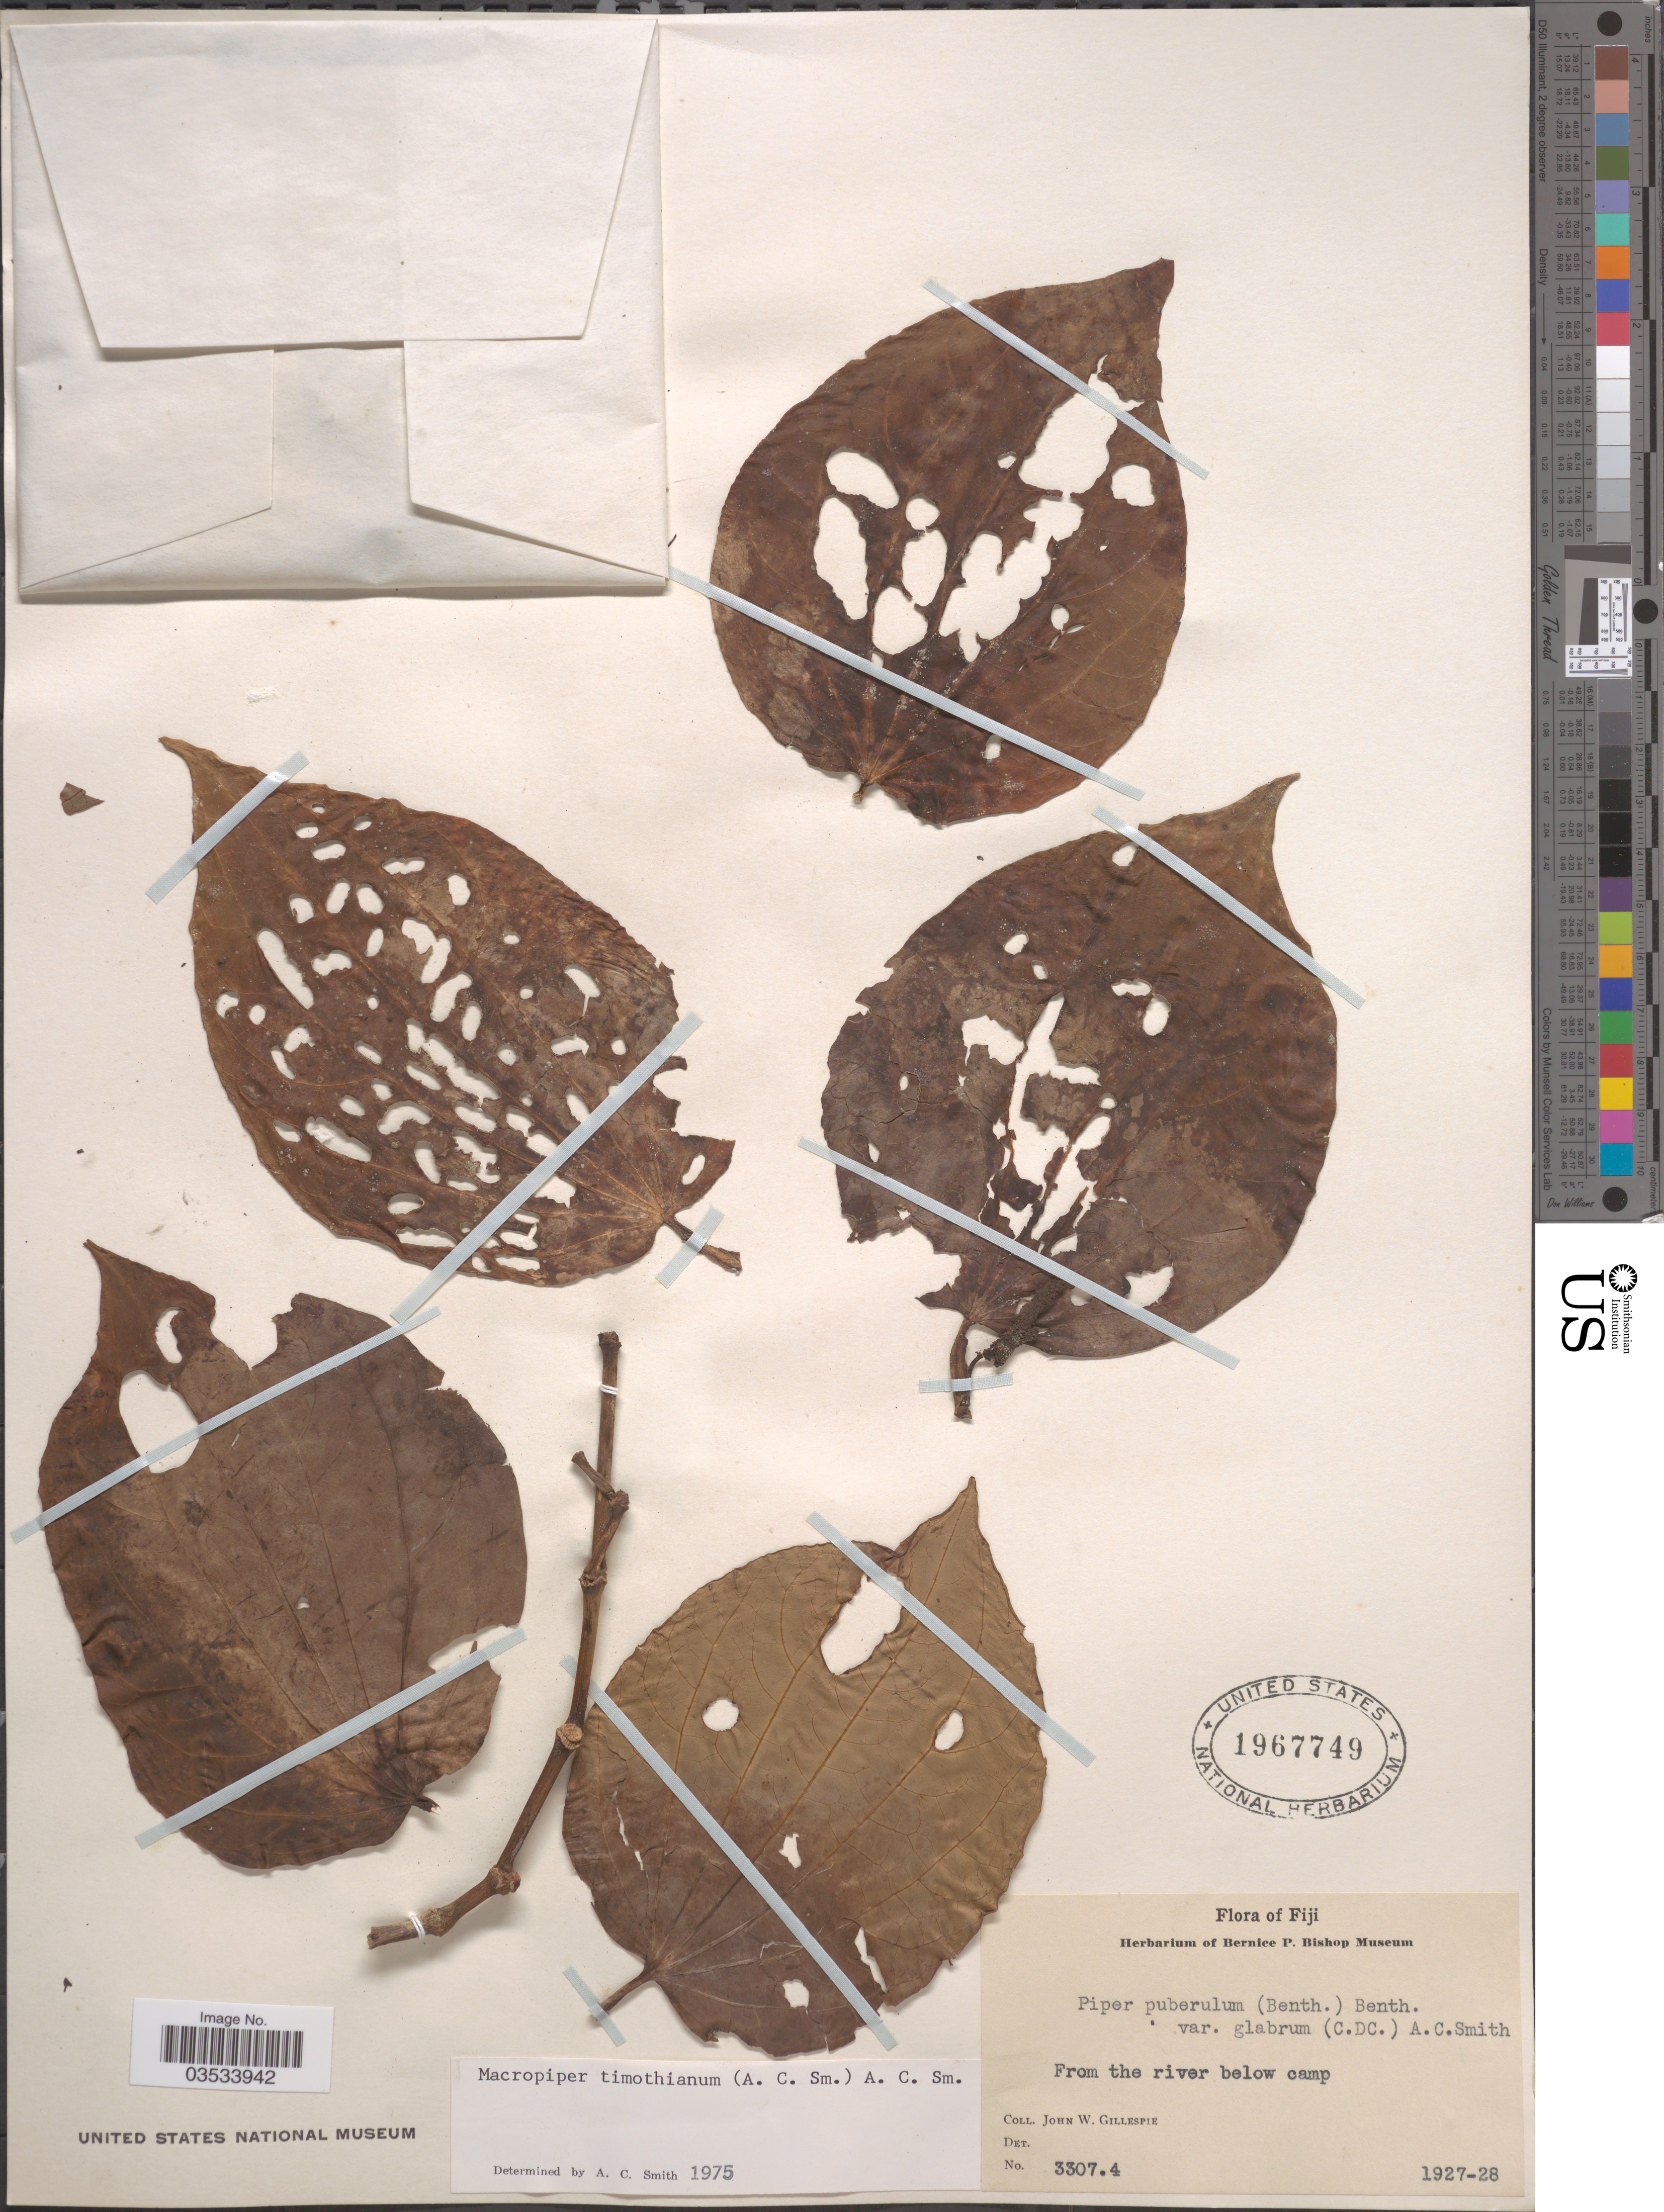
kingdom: Plantae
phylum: Tracheophyta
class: Magnoliopsida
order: Piperales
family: Piperaceae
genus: Piper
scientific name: Piper timothianum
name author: A.C. Sm.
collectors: J. W. Gillespie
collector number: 33074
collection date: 1927/1928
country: Fiji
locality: From the river below camp.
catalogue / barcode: US 1967749